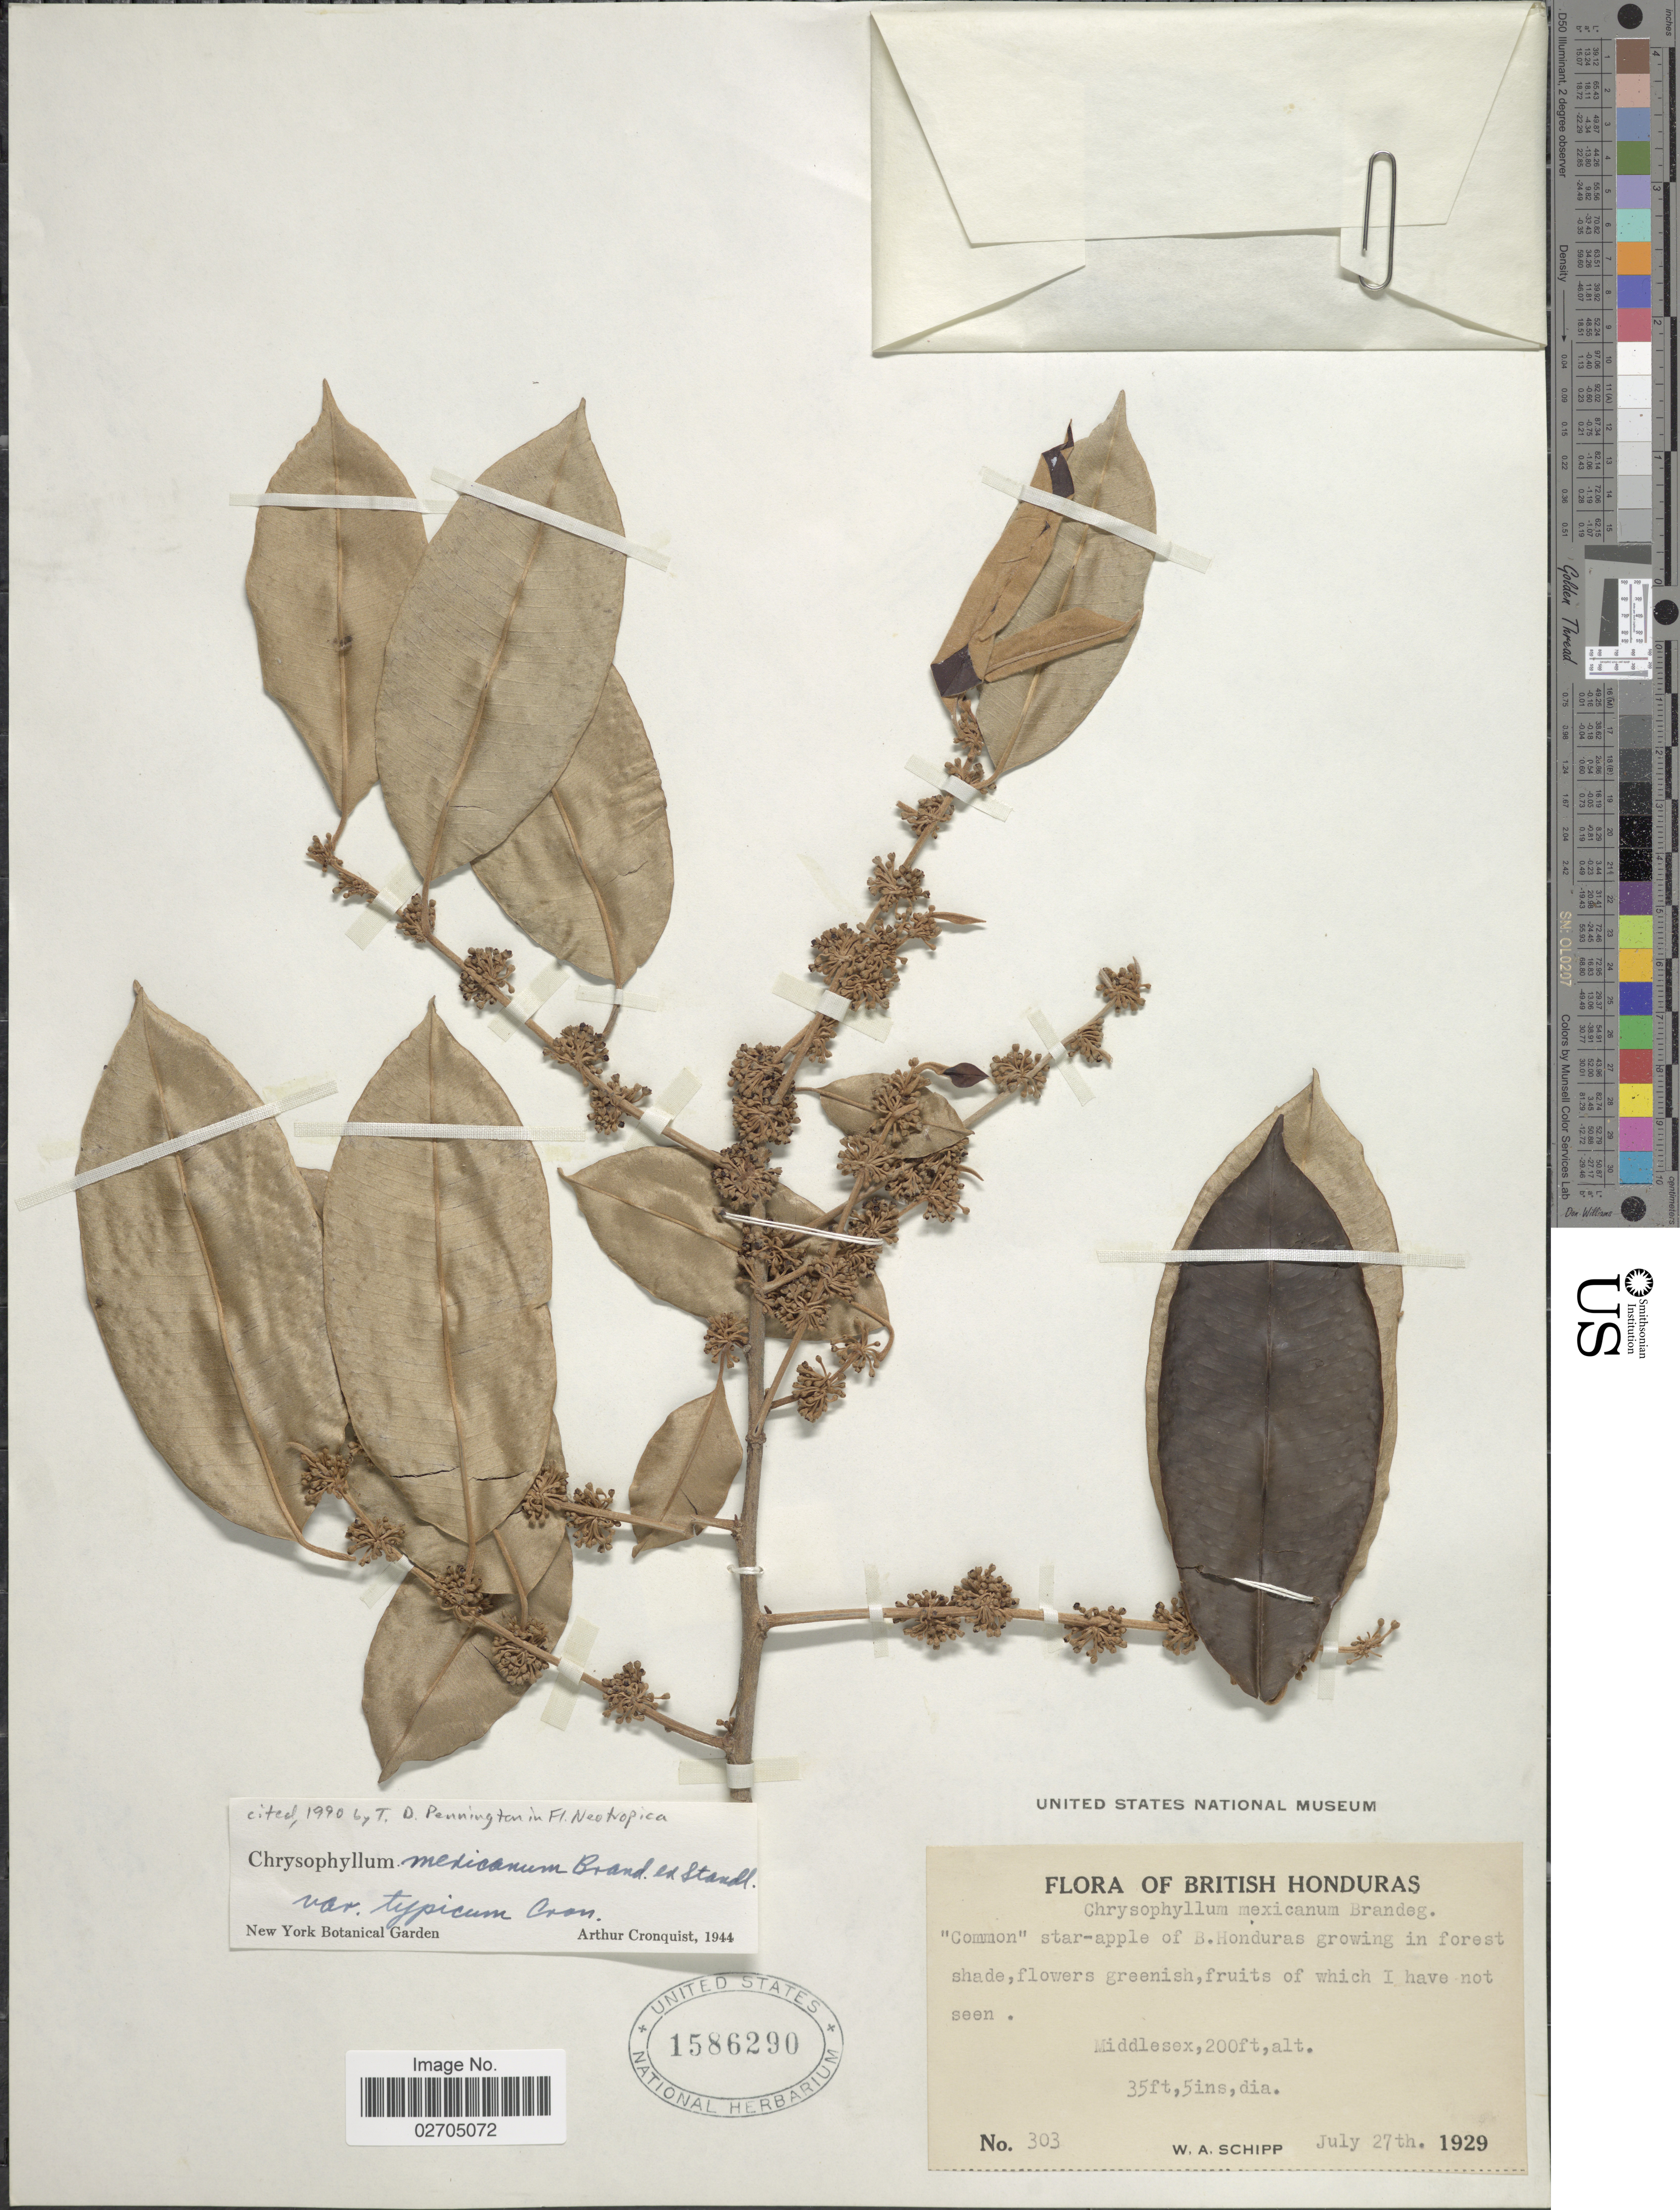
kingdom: Plantae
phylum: Tracheophyta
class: Magnoliopsida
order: Ericales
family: Sapotaceae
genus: Chrysophyllum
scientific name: Chrysophyllum mexicanum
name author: Brandegee ex Standl.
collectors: W. Schipp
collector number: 303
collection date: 1929-07-27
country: Belize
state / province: Stann Creek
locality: British Honduras, in forest, Middlesex.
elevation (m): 61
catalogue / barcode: US 1586290